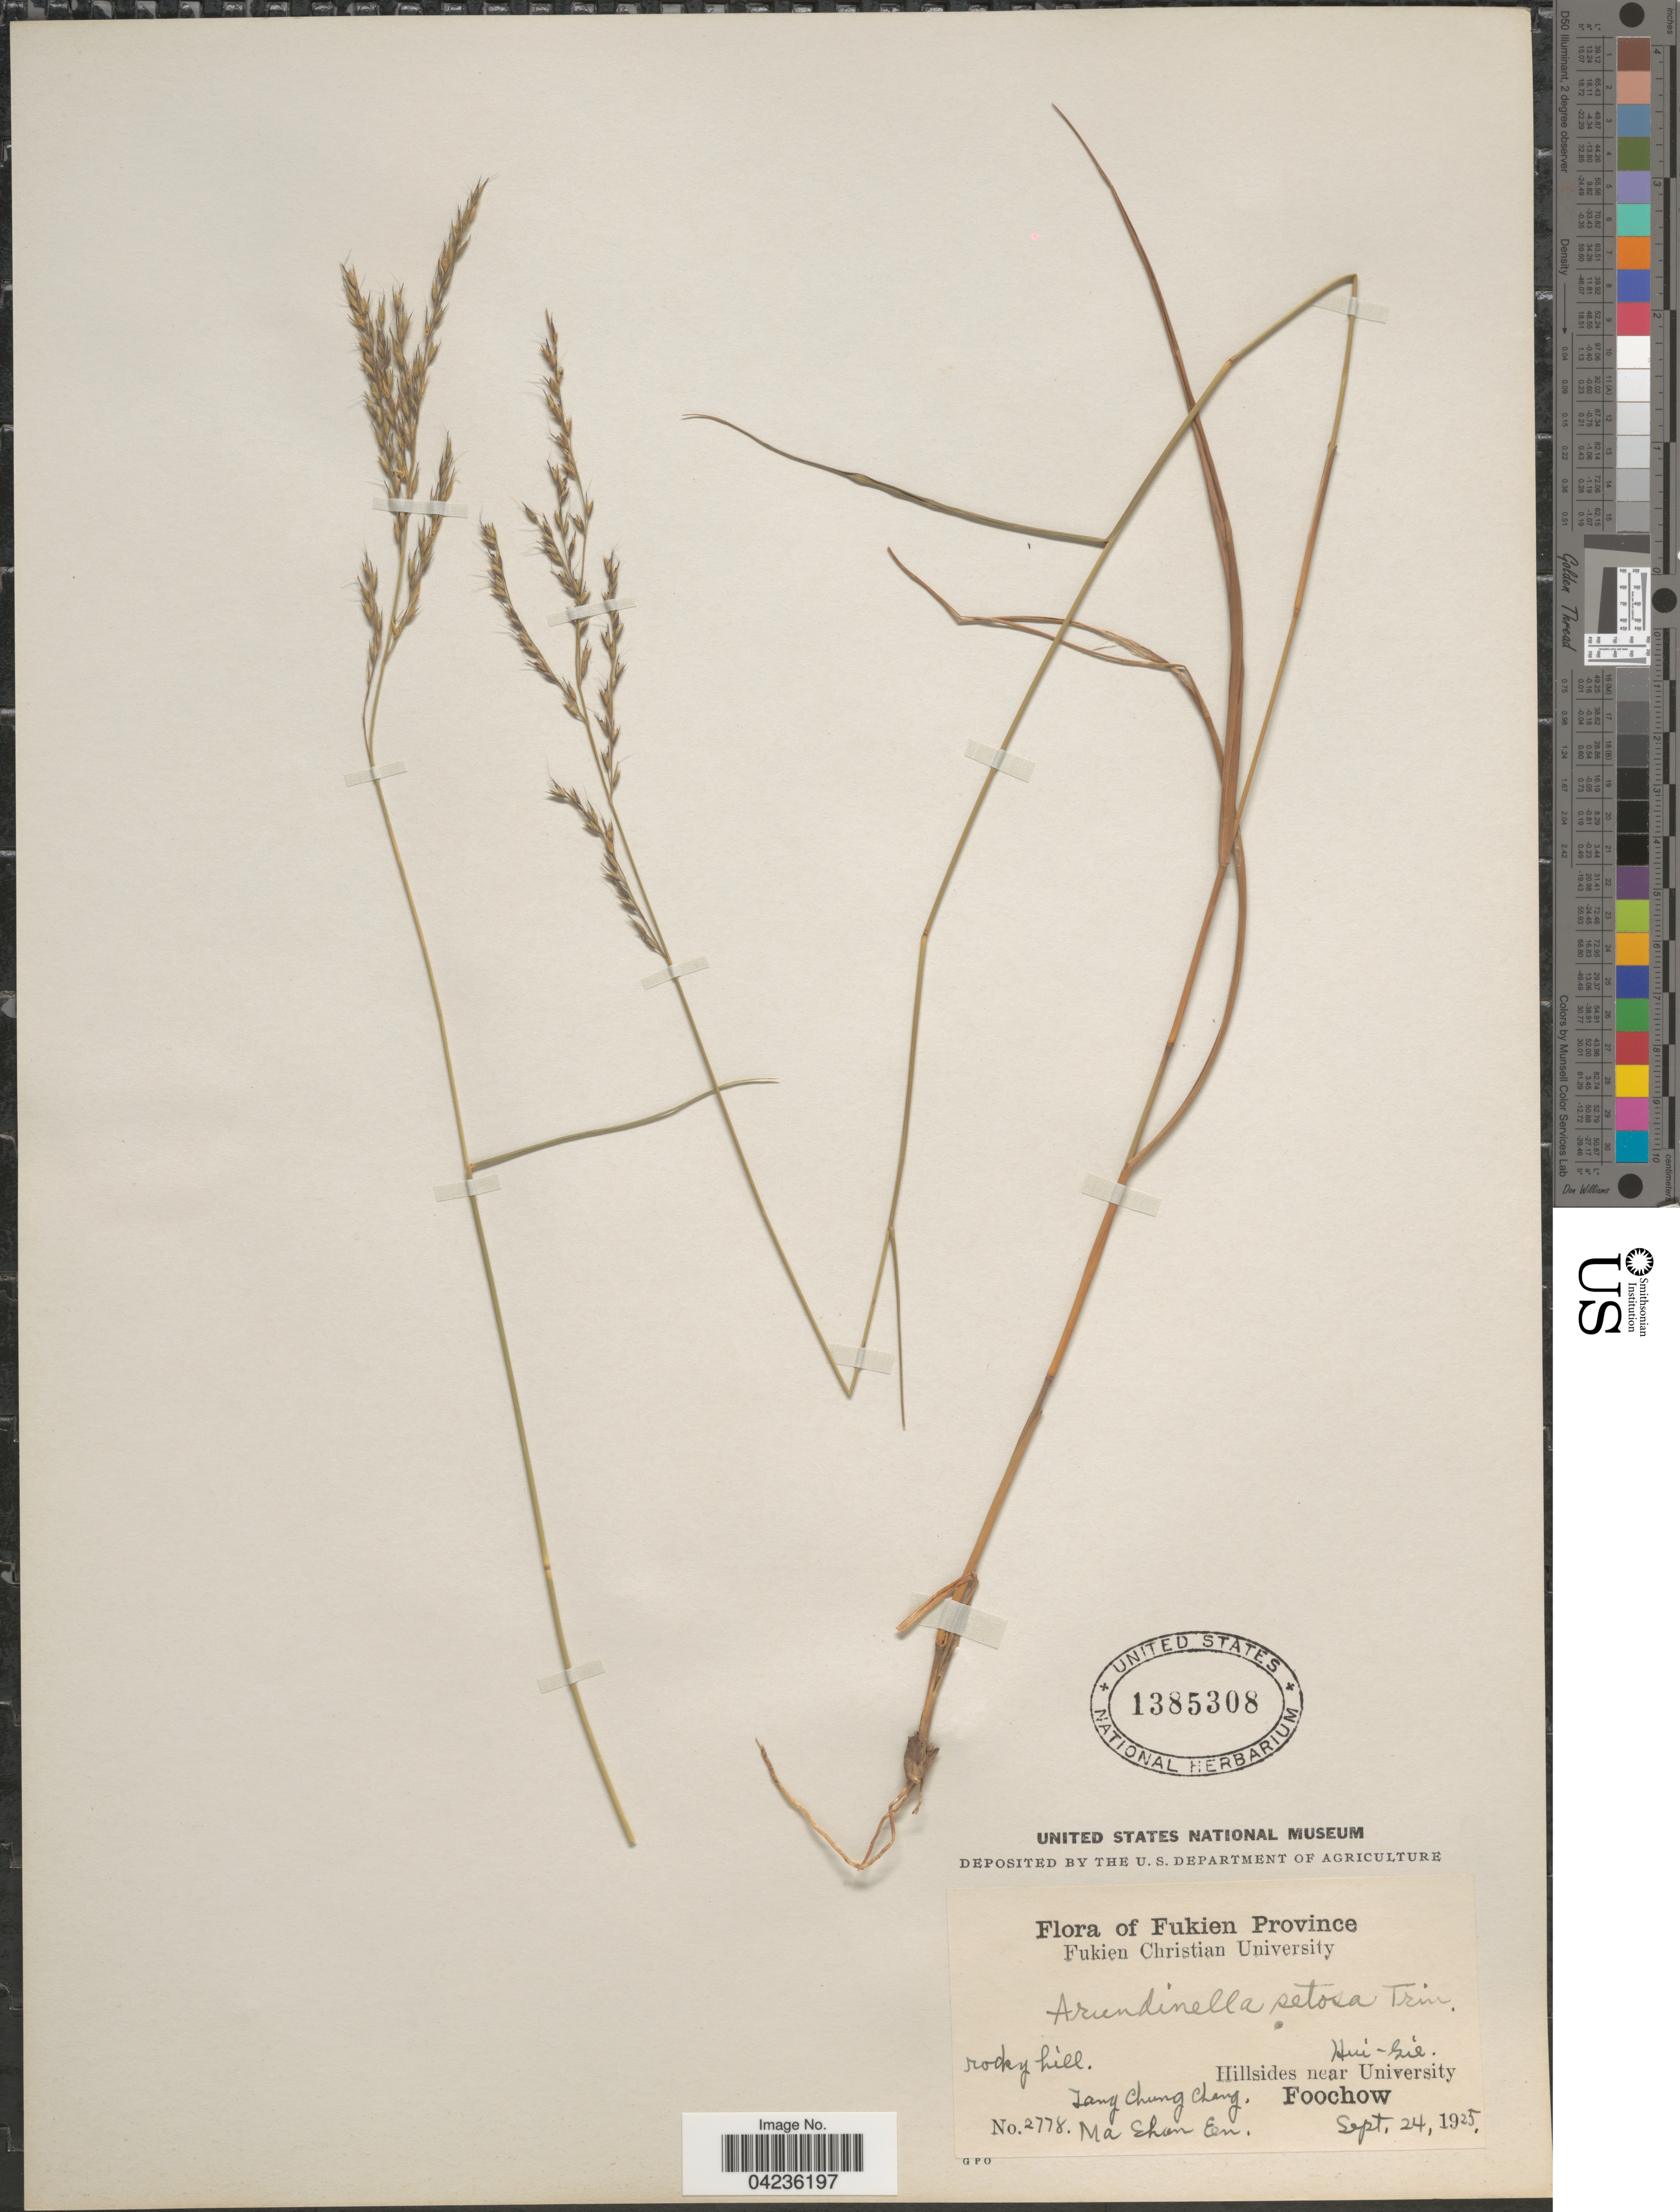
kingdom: Plantae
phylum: Tracheophyta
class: Liliopsida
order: Poales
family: Poaceae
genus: Arundinella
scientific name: Arundinella setosa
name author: Trin.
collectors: C. C. Tang & M. En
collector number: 2778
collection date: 1925-09-24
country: China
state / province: Fujian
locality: Fukien Province. Hui-Sue. Hillsides near University. Foochow.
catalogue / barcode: US 1385308